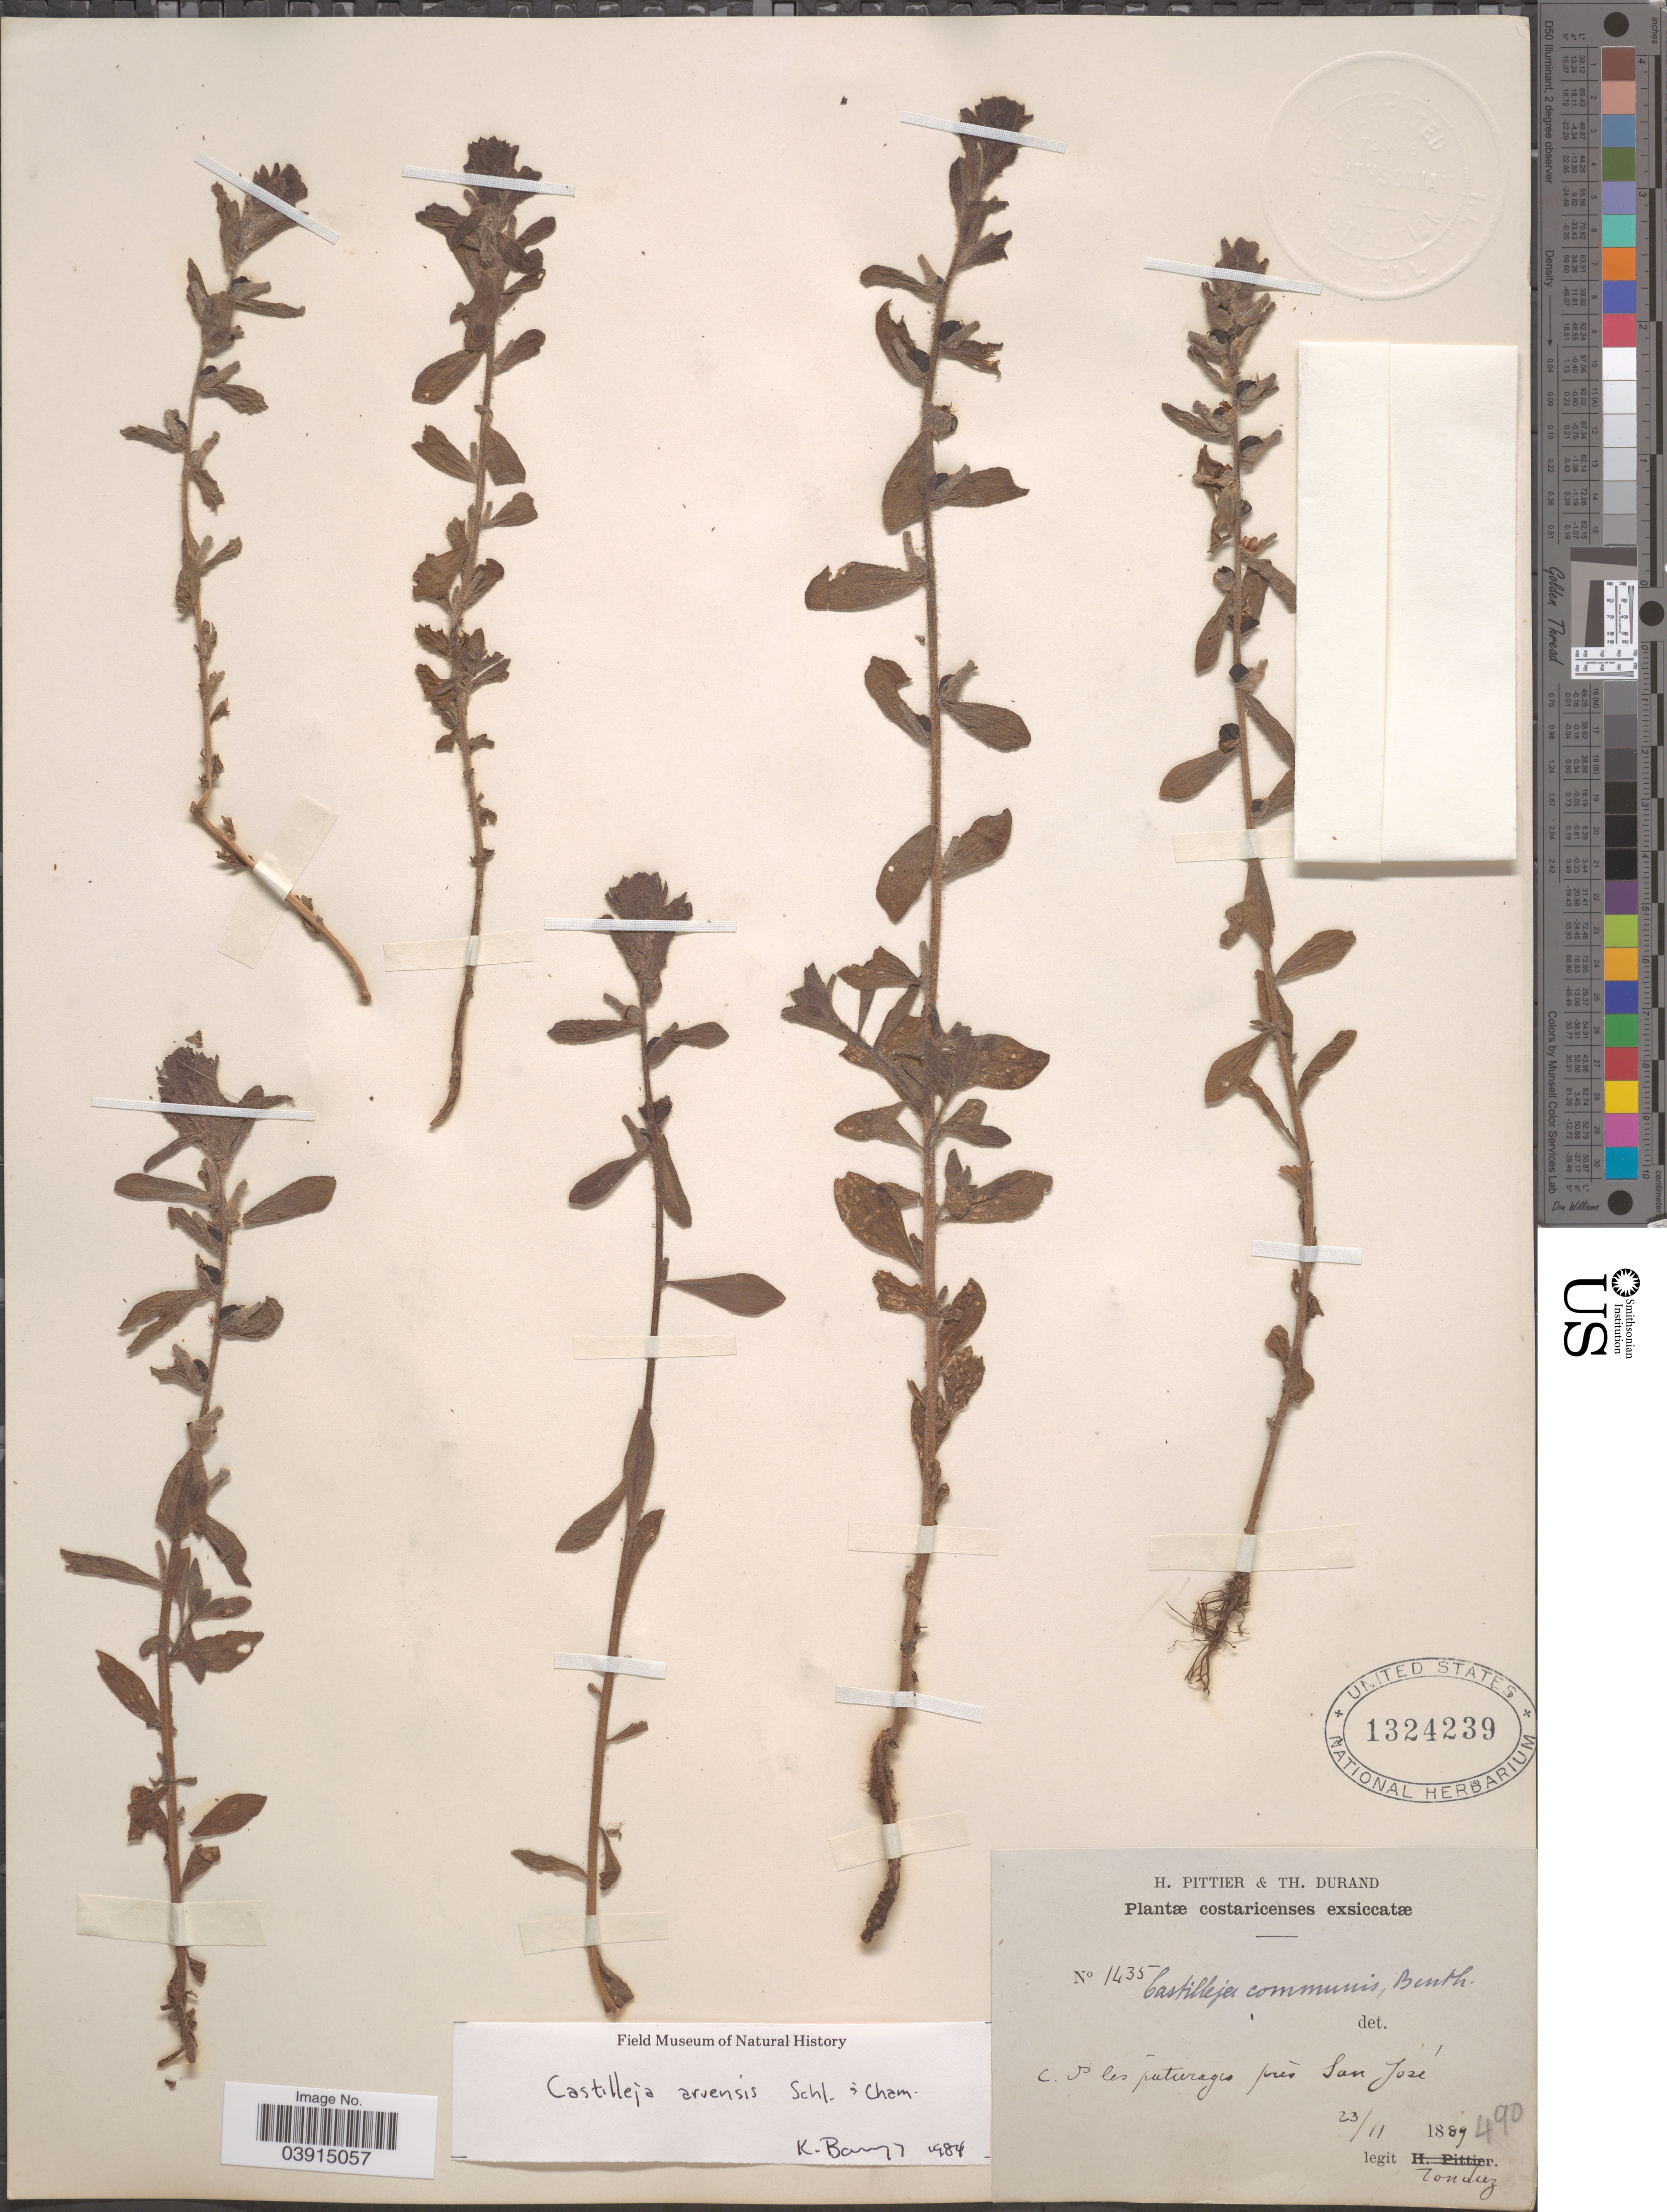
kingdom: Plantae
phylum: Tracheophyta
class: Magnoliopsida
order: Lamiales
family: Orobanchaceae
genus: Castilleja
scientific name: Castilleja arvensis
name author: Schltdl. & Cham.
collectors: Tonduz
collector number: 1435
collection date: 1889-11-23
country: Costa Rica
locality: C. P les paturages prés San José.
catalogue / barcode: US 1324239